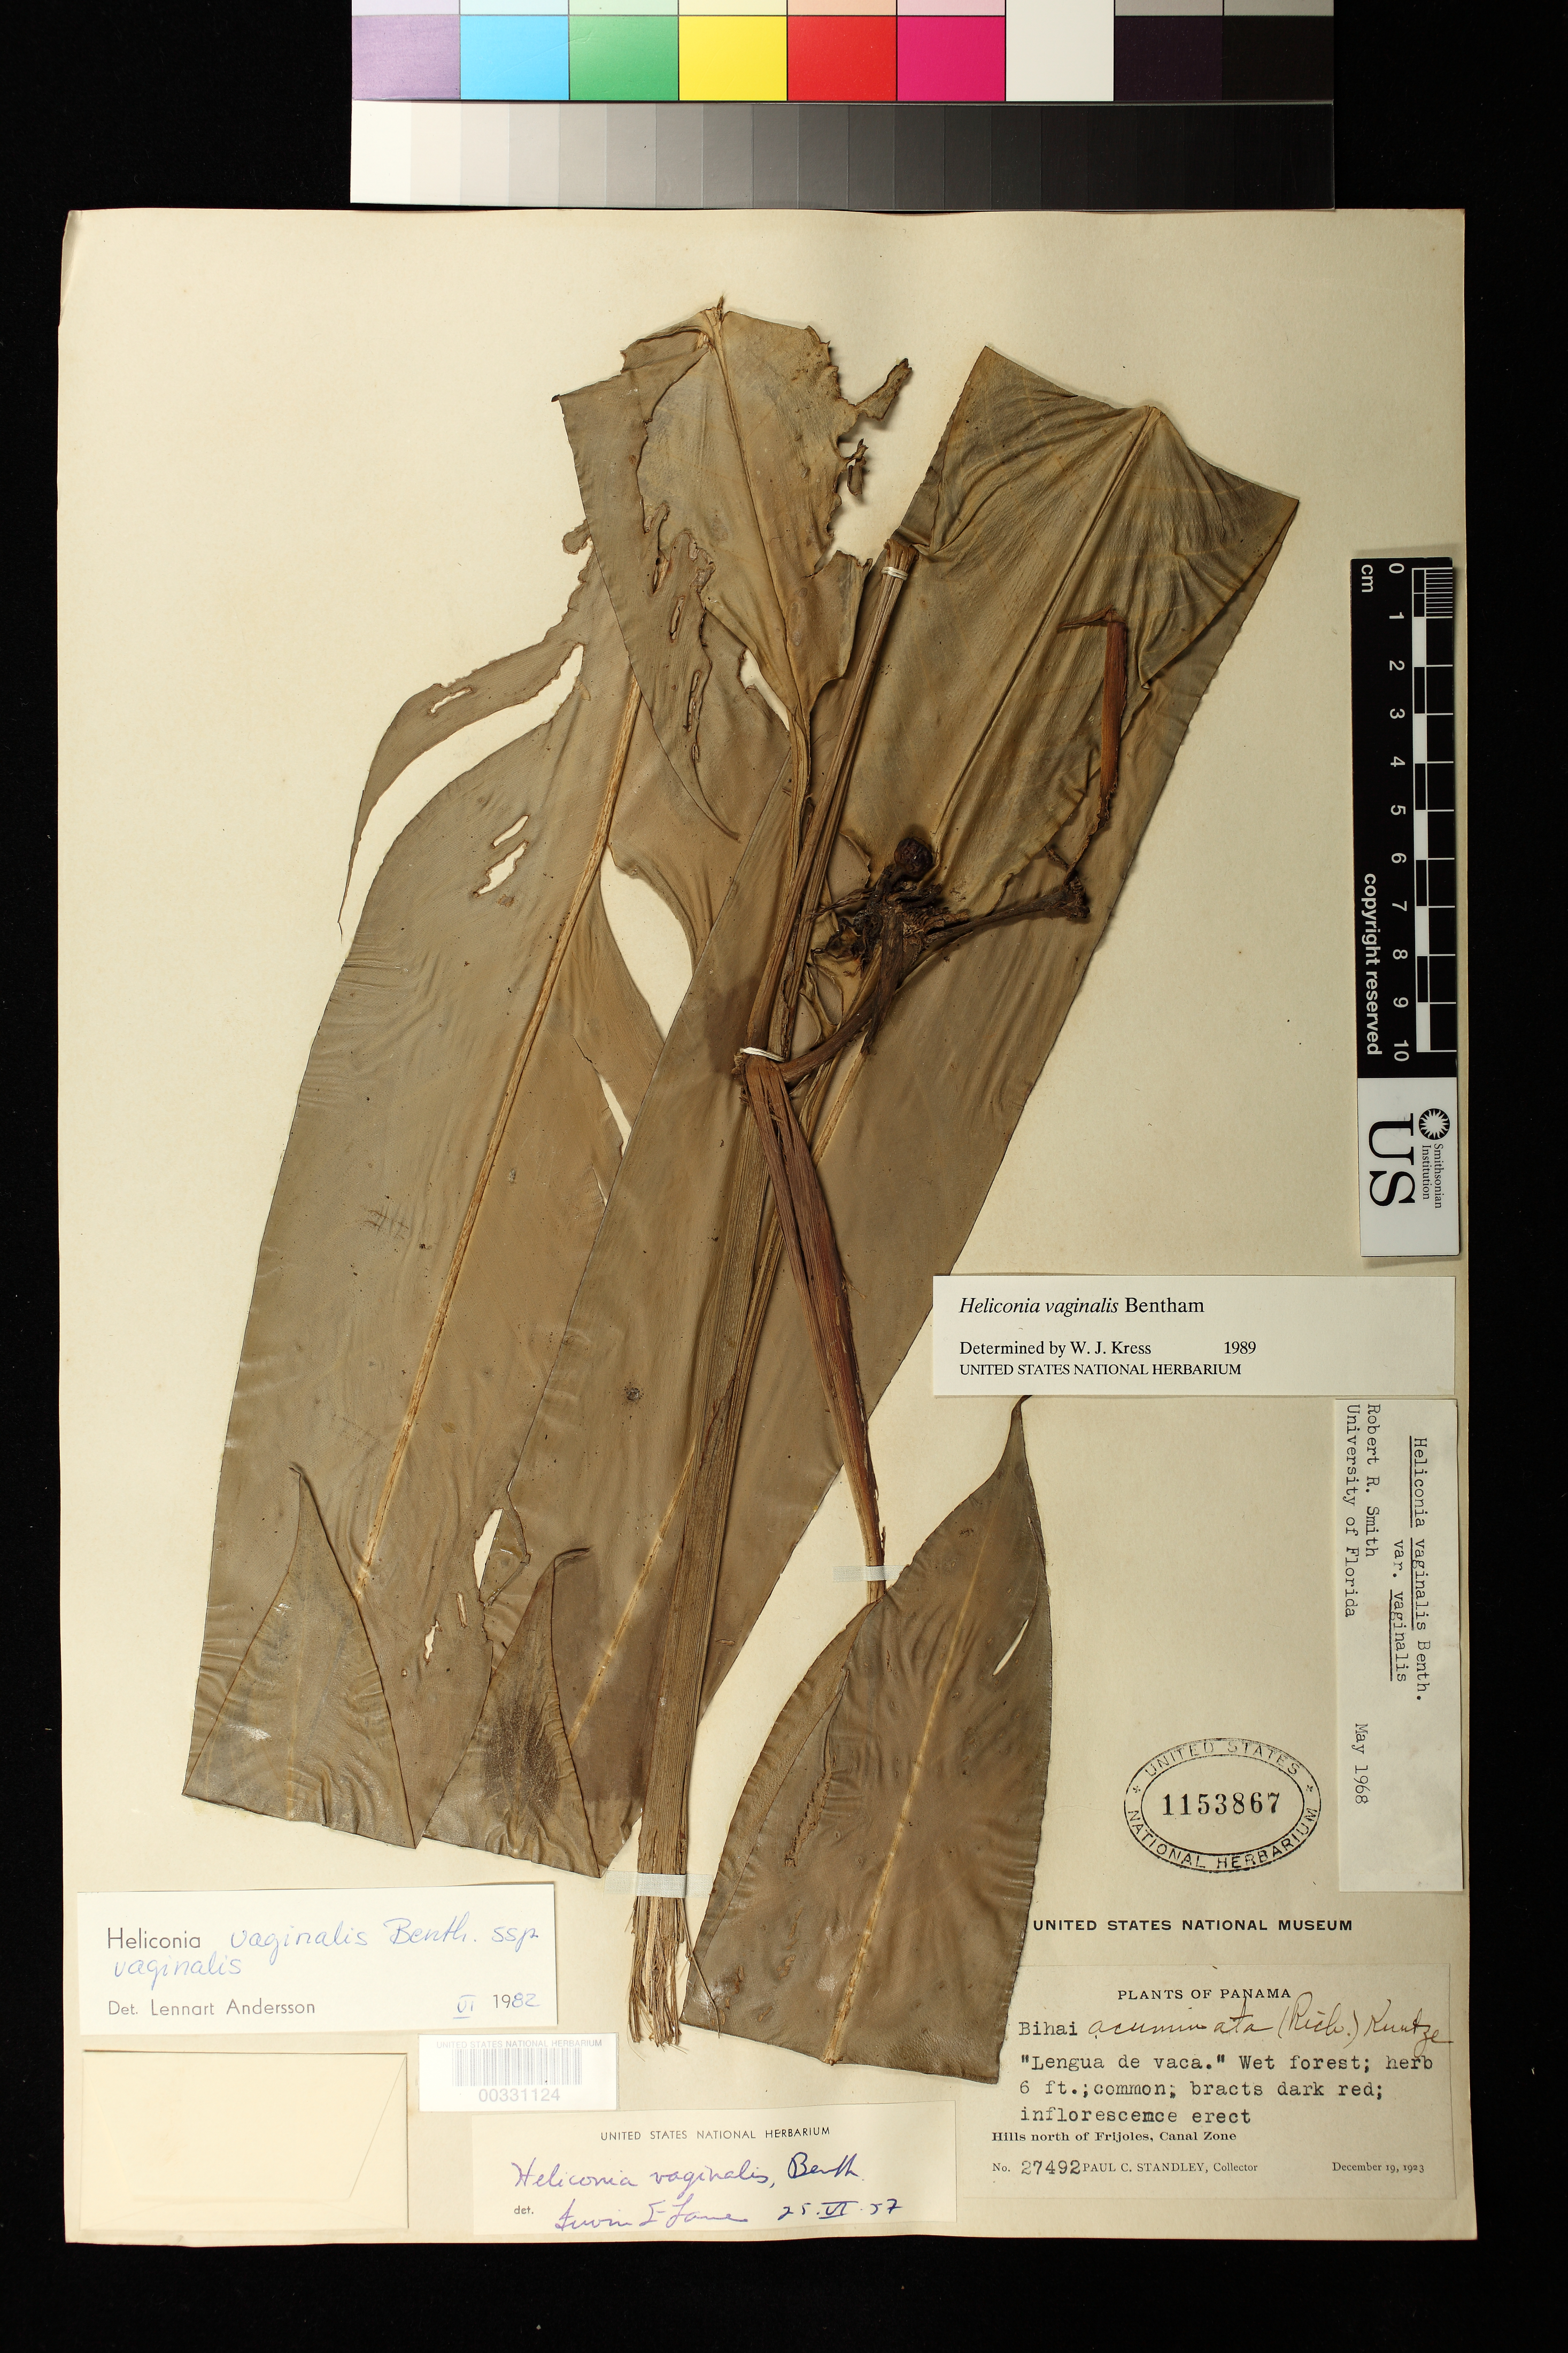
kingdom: Plantae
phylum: Tracheophyta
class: Liliopsida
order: Zingiberales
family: Heliconiaceae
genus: Heliconia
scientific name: Heliconia vaginalis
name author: Benth.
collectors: P. C. Standley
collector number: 27492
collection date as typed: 19 Dec 1923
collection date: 1923-12-19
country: Panama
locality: Hills N of Frijoles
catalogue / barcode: US 1153867